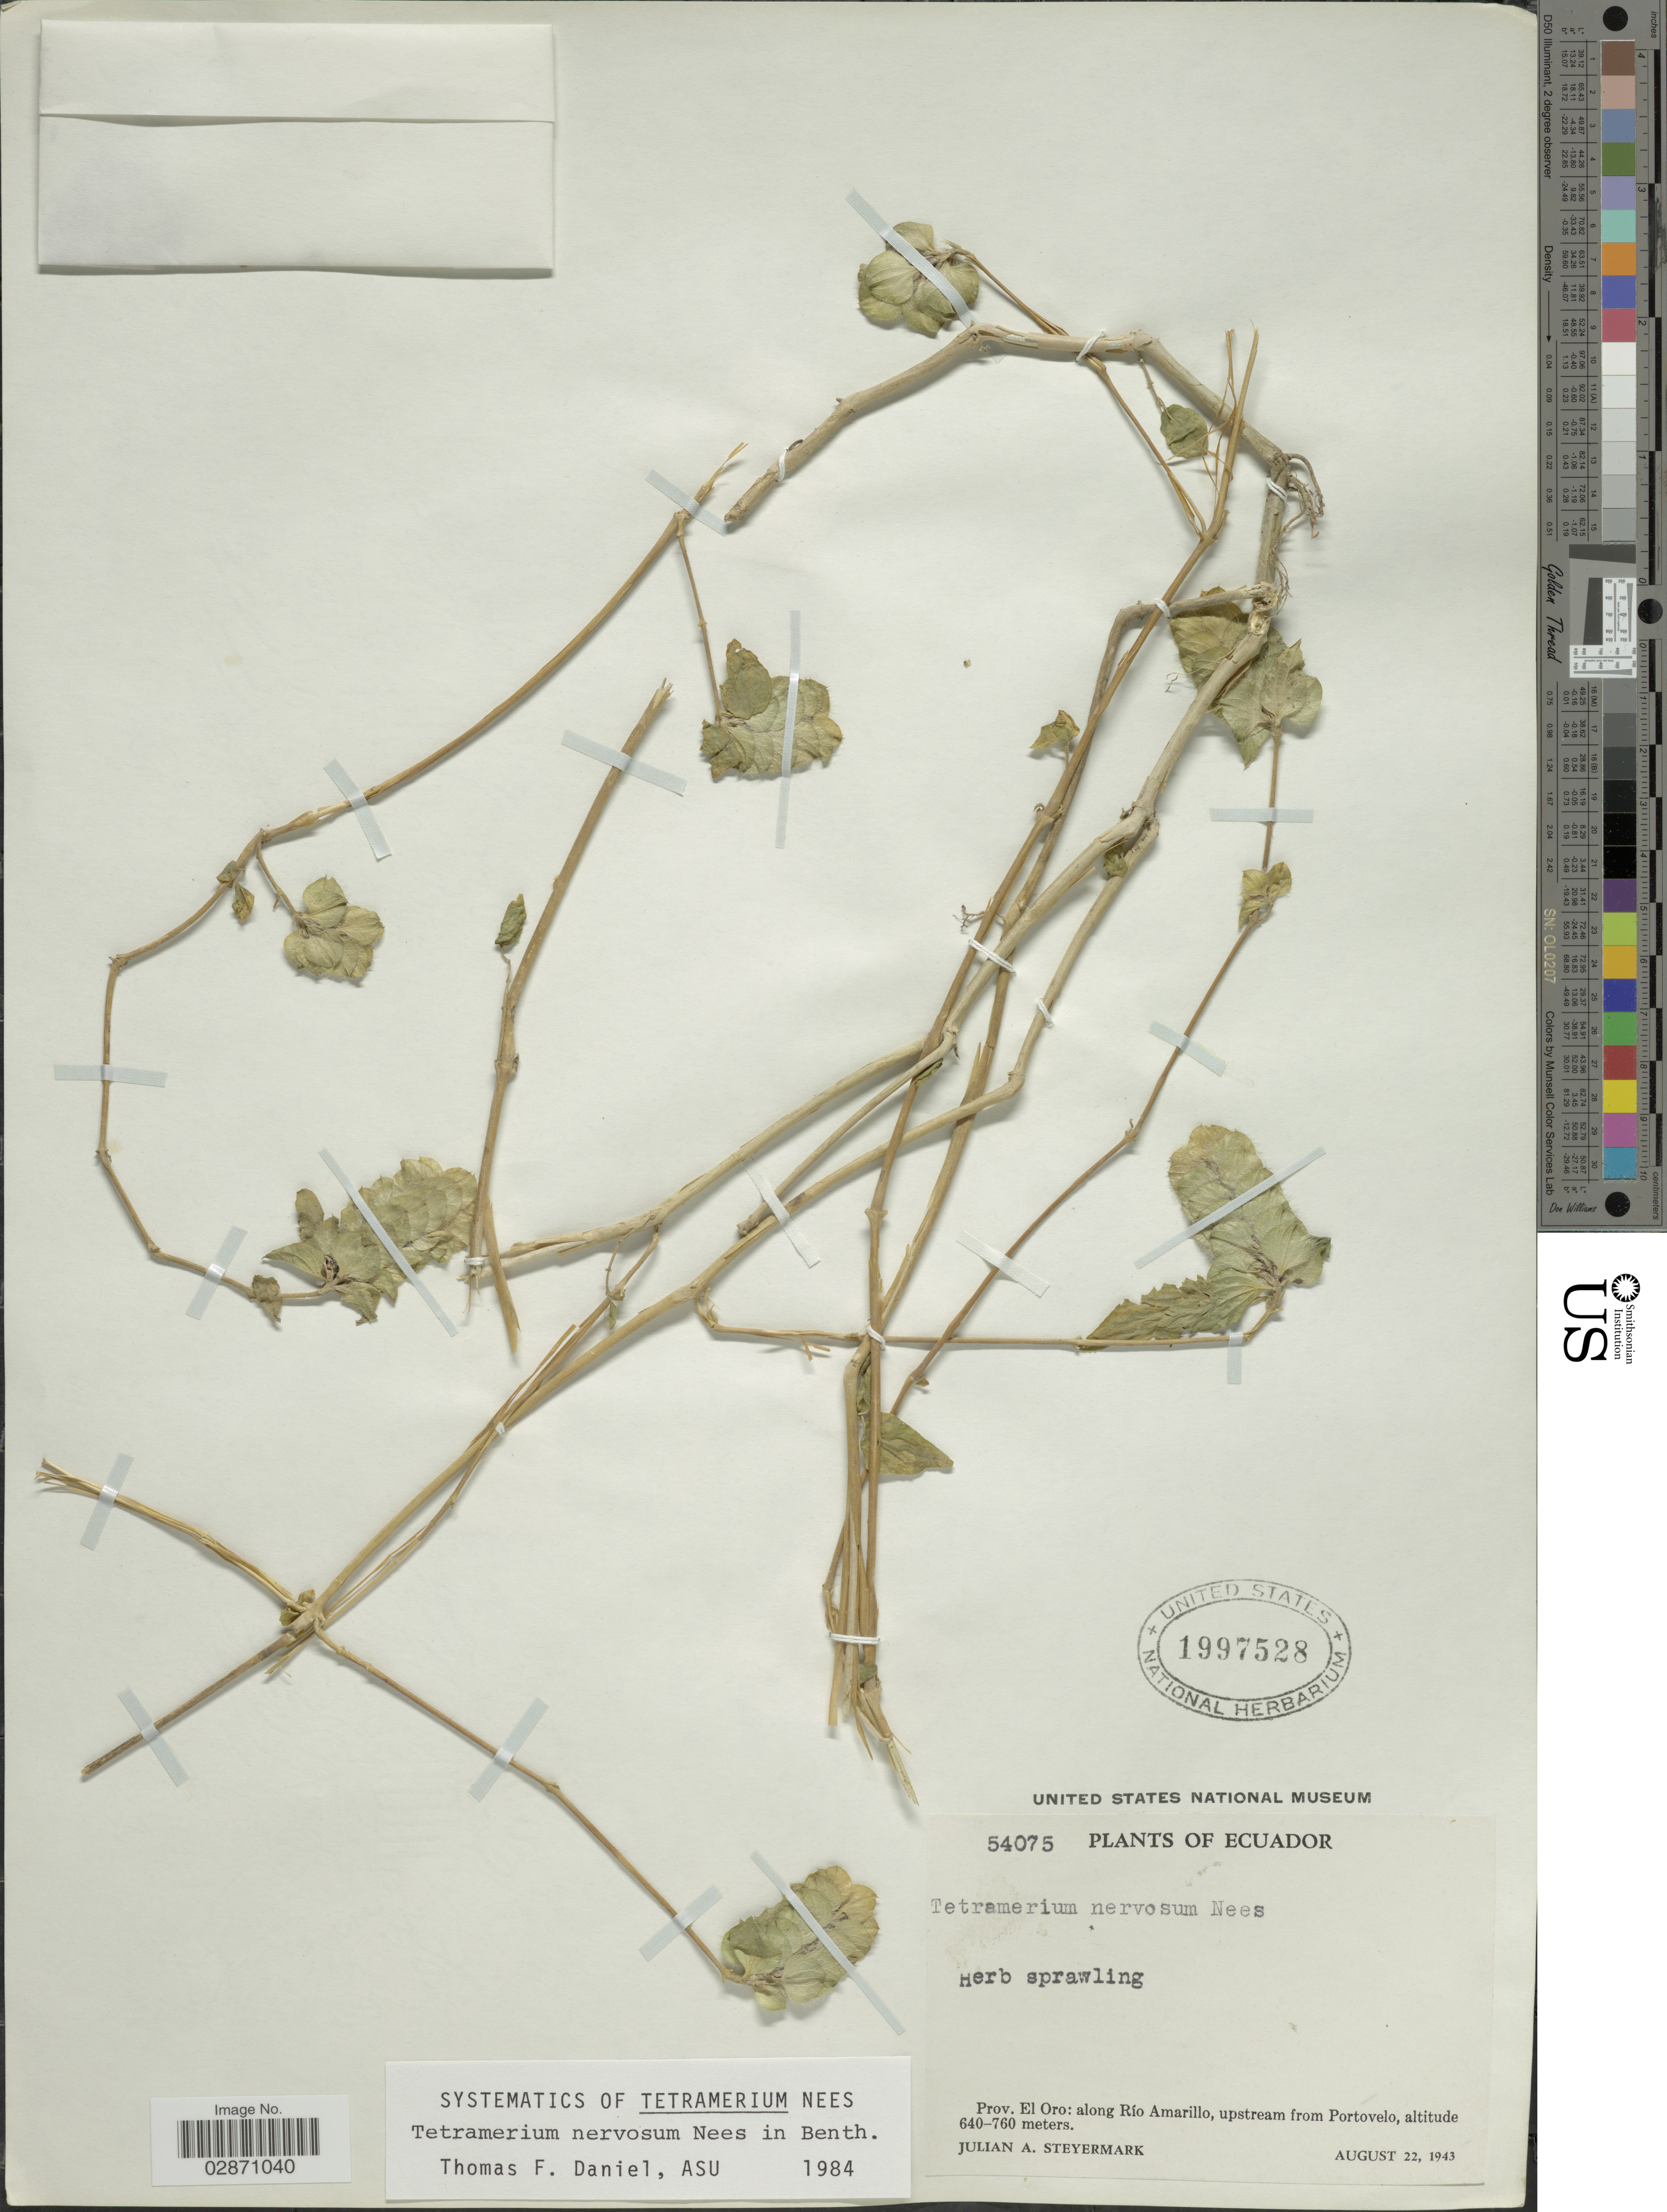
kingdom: Plantae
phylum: Tracheophyta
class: Magnoliopsida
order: Lamiales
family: Acanthaceae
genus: Tetramerium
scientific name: Tetramerium nervosum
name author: Nees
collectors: J. Steyermark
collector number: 54075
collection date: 1943-08-22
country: Ecuador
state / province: El Oro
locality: Along Río Amarillo, upstream from Portovelo.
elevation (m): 640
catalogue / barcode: US 1997528